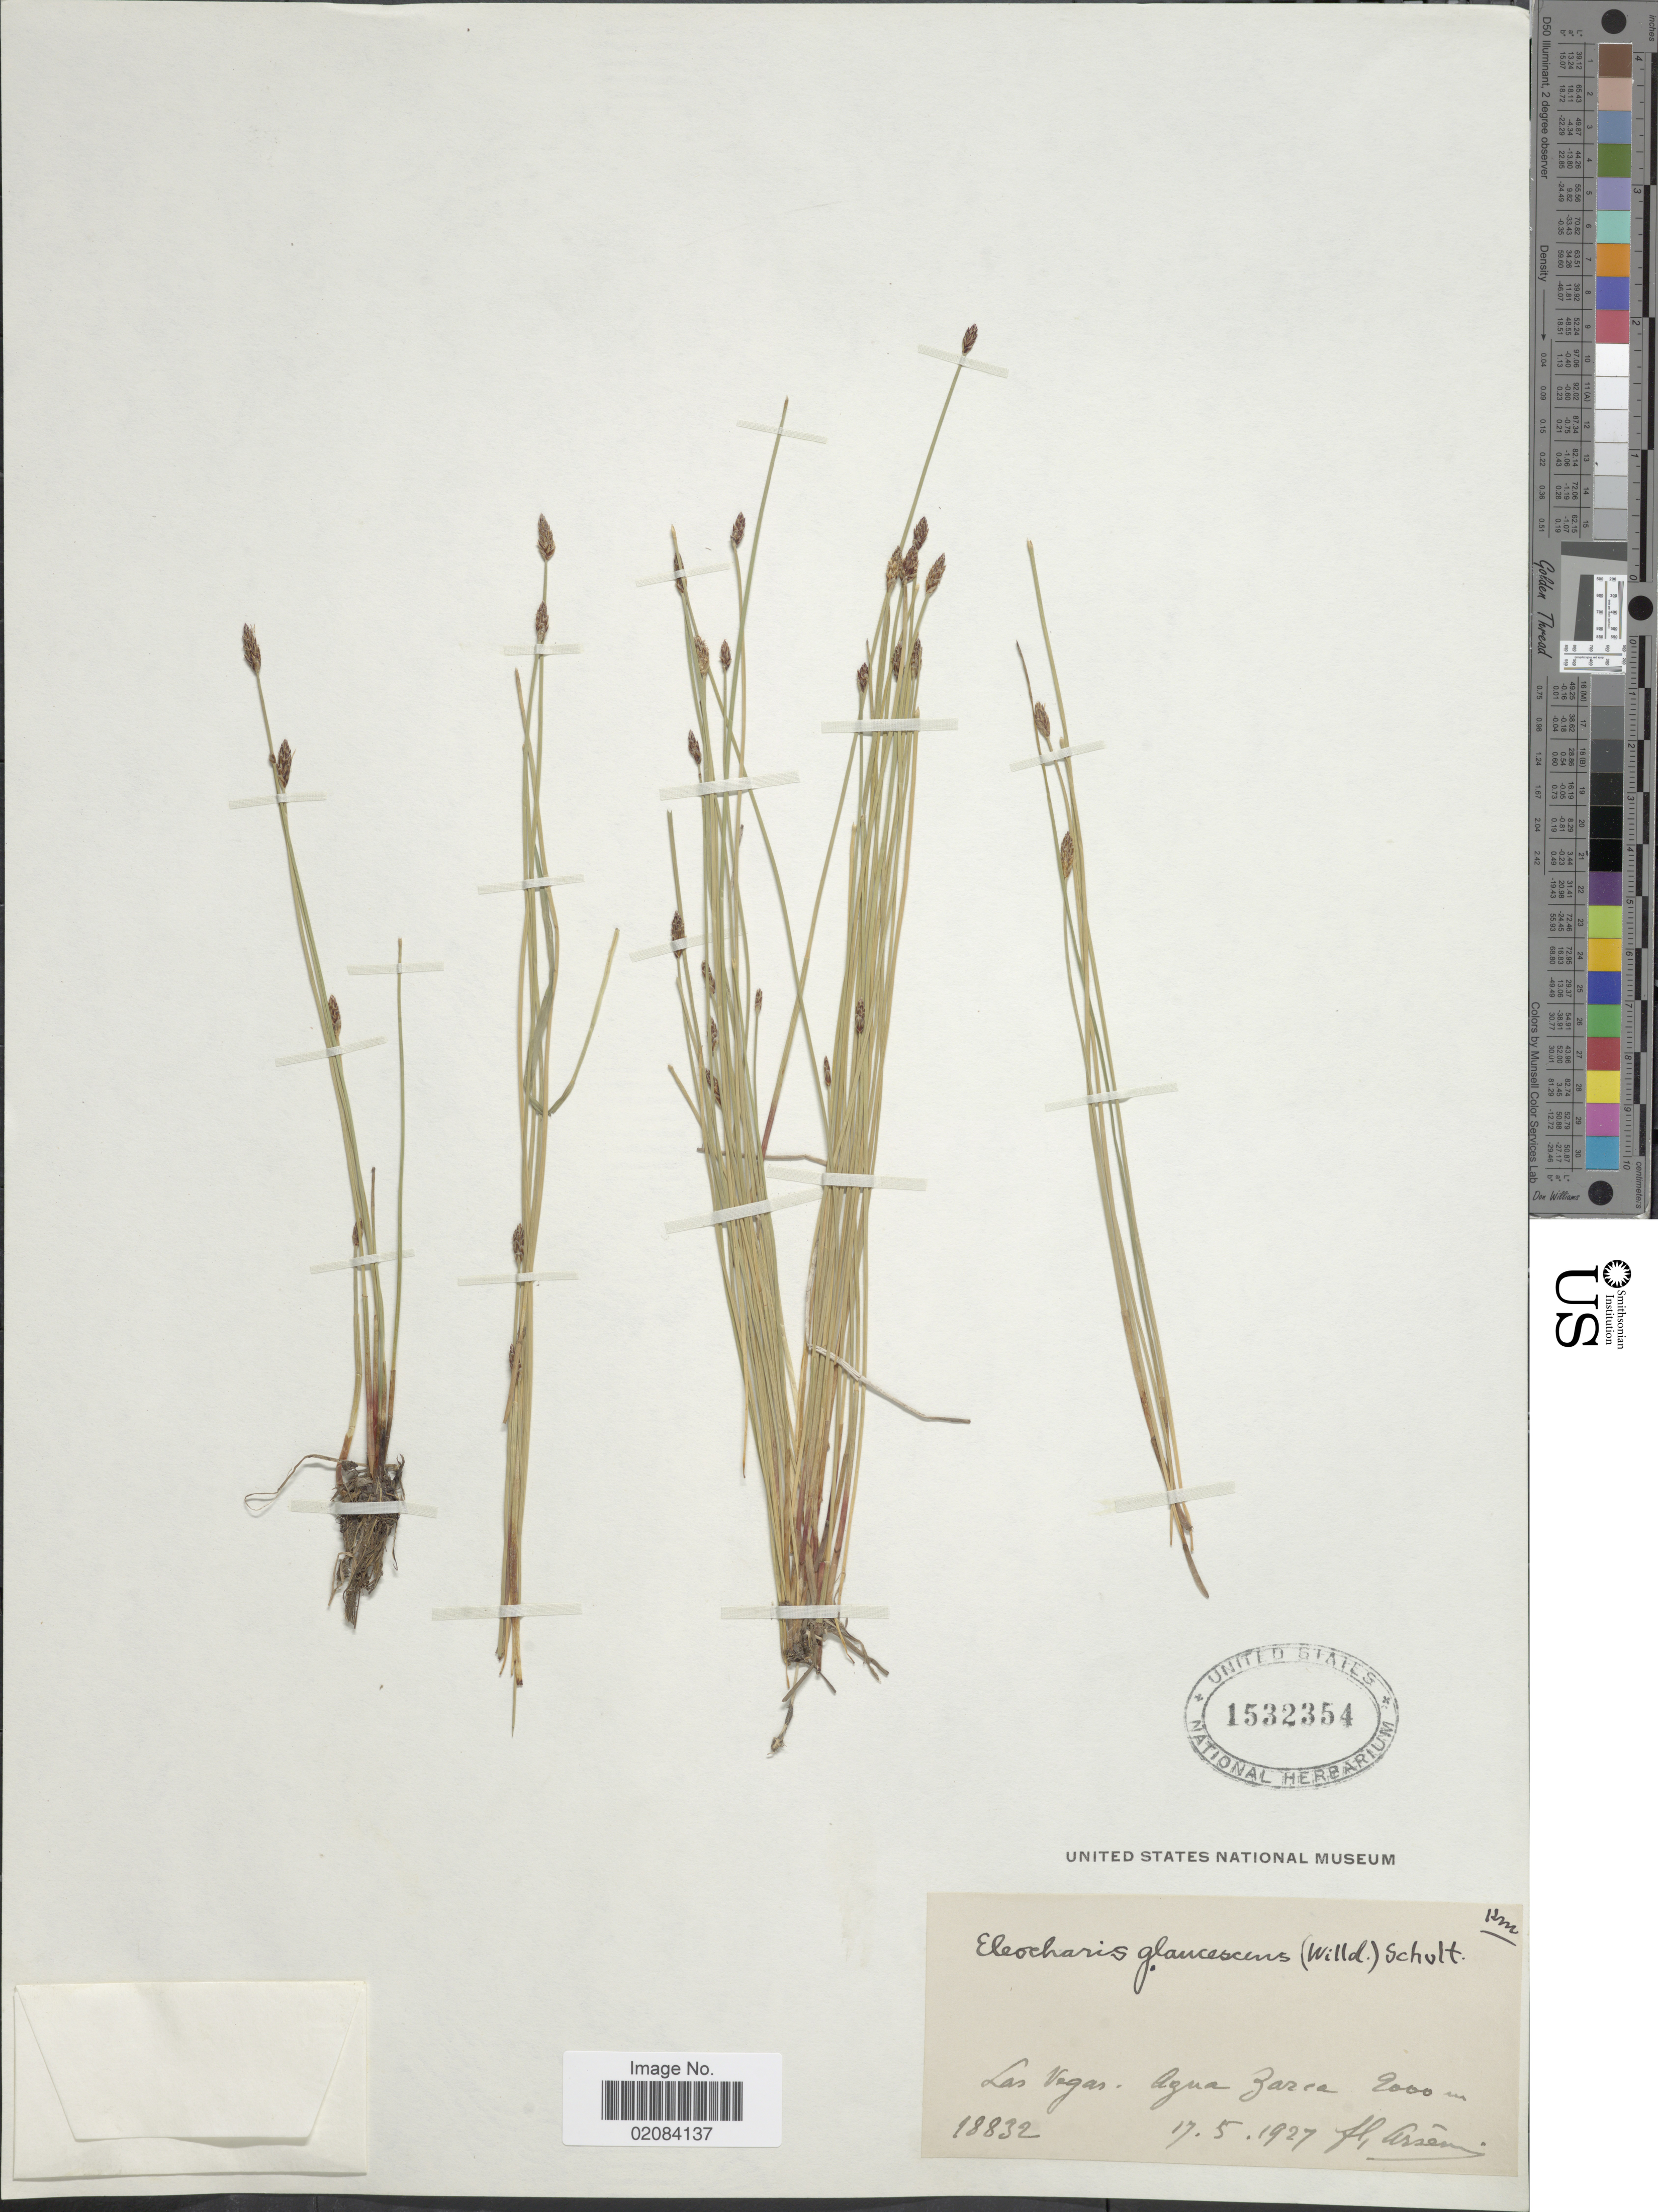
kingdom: Plantae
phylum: Tracheophyta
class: Liliopsida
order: Poales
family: Cyperaceae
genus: Eleocharis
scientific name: Eleocharis palustris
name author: (L.) Roem. & Schult.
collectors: -- Arsène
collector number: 18832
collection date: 1927-05-17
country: United States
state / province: New Mexico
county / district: San Miguel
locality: Agua Zarca - Las Vegas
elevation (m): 2000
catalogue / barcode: US 1532354